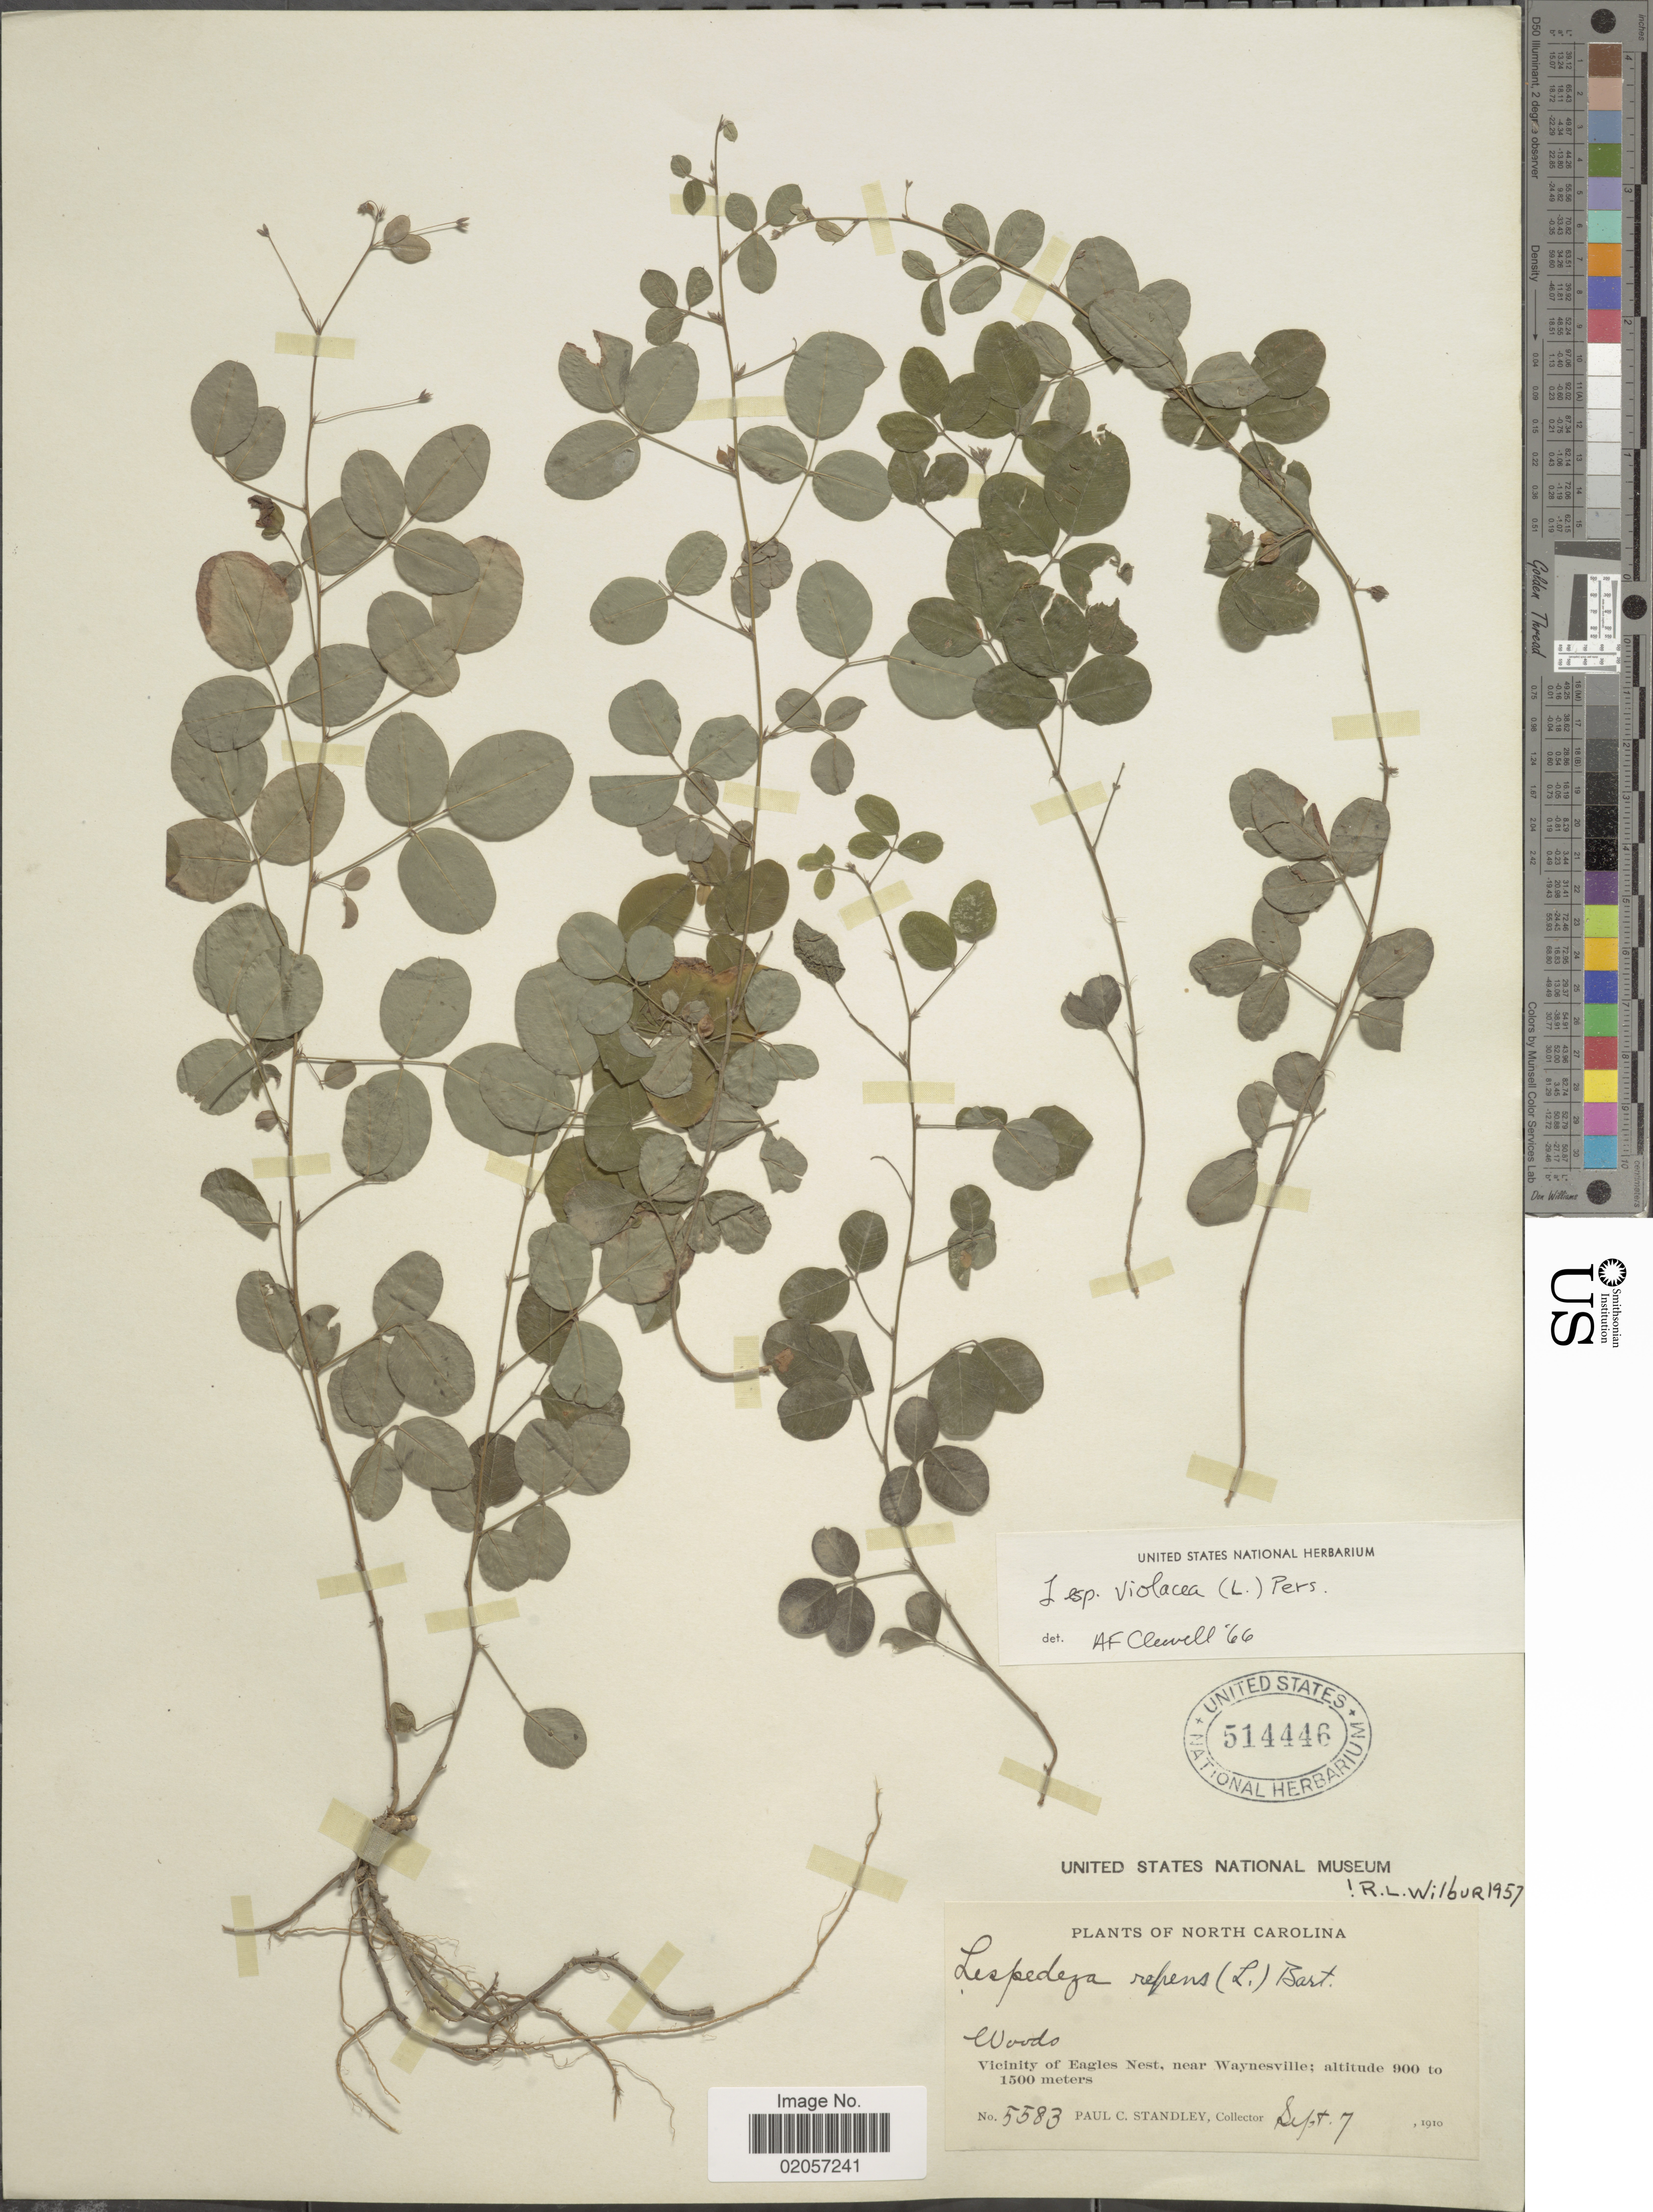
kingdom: Plantae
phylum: Tracheophyta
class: Magnoliopsida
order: Fabales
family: Fabaceae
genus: Lespedeza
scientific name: Lespedeza violacea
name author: (L.) Pers.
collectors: P. C. Standley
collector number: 5583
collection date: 1910-09-07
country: United States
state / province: North Carolina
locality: Vicinity of Eagles Nest, Near Waynesville.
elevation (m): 900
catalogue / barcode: US 514446